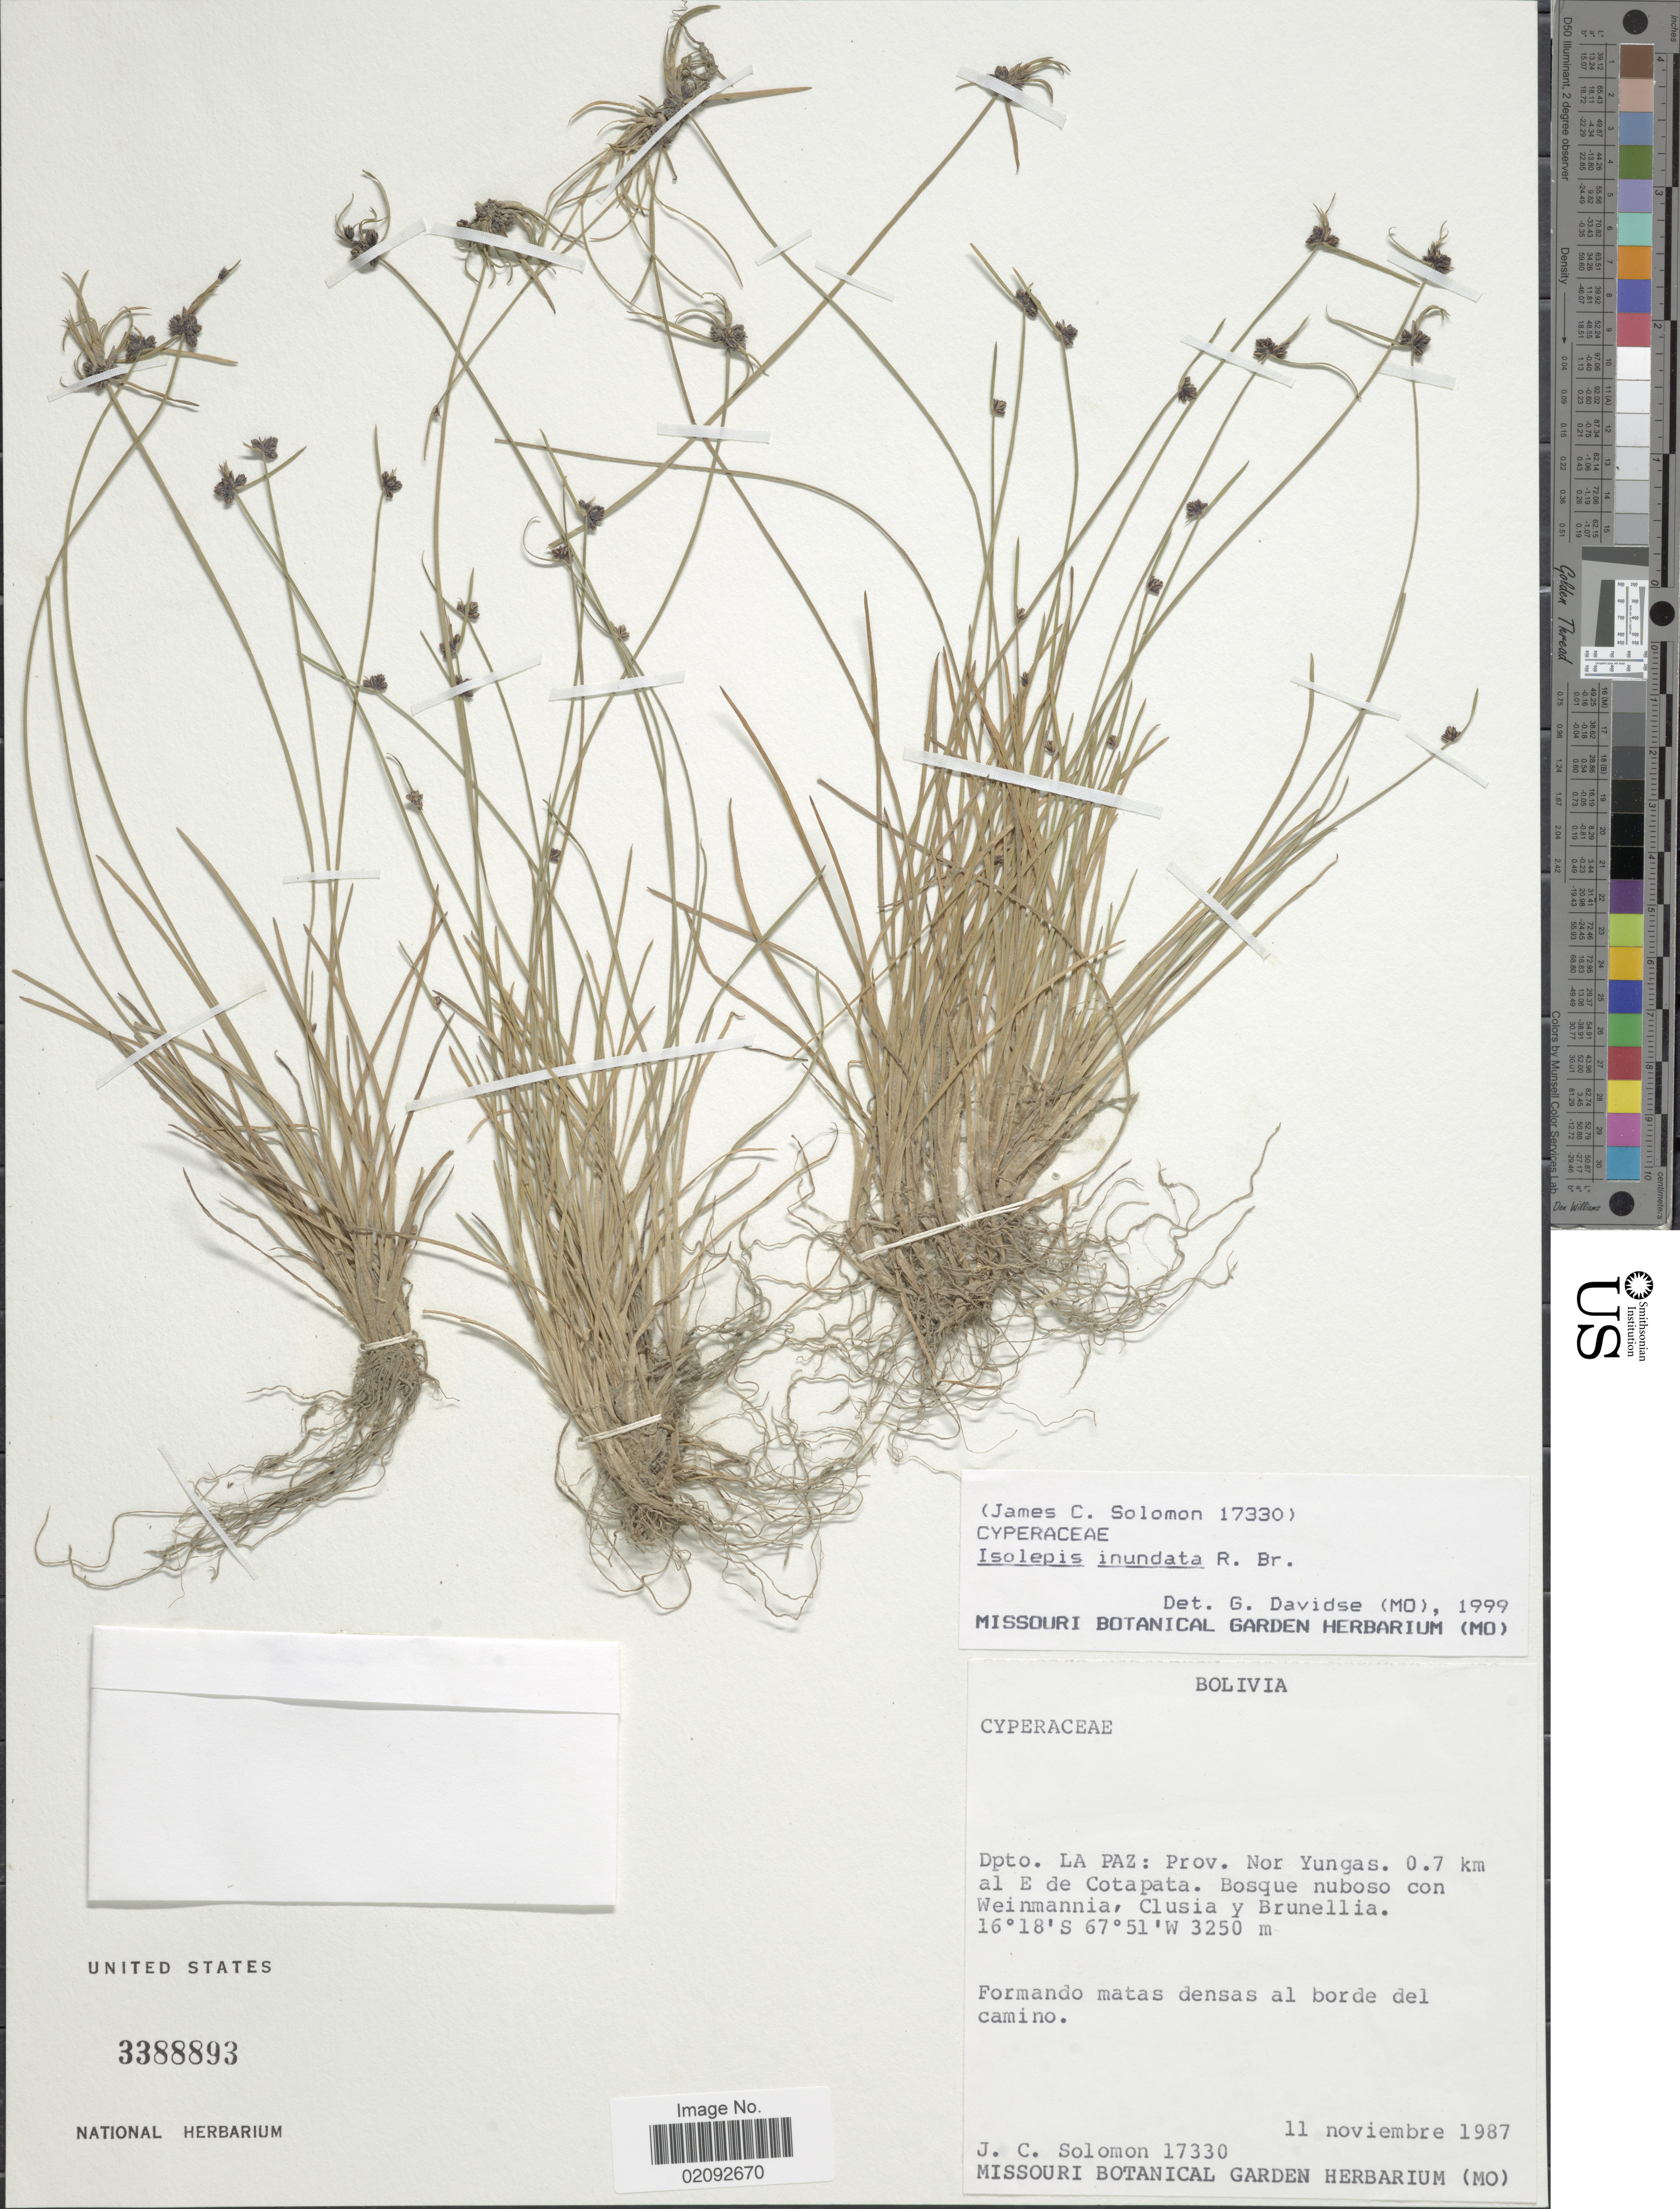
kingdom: Plantae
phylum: Tracheophyta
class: Liliopsida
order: Poales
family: Cyperaceae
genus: Isolepis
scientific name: Isolepis nigricans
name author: Kunth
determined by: Strong, Mark T., (BOT), Smithsonian Institution - National Museum of Natural History (UNITED STATES)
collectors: J. C. Solomon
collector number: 17330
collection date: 1987-11-11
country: Bolivia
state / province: La Paz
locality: Prov. Nor Yungas, 0.7 km al E de Cotapata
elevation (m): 3250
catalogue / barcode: US 3388893